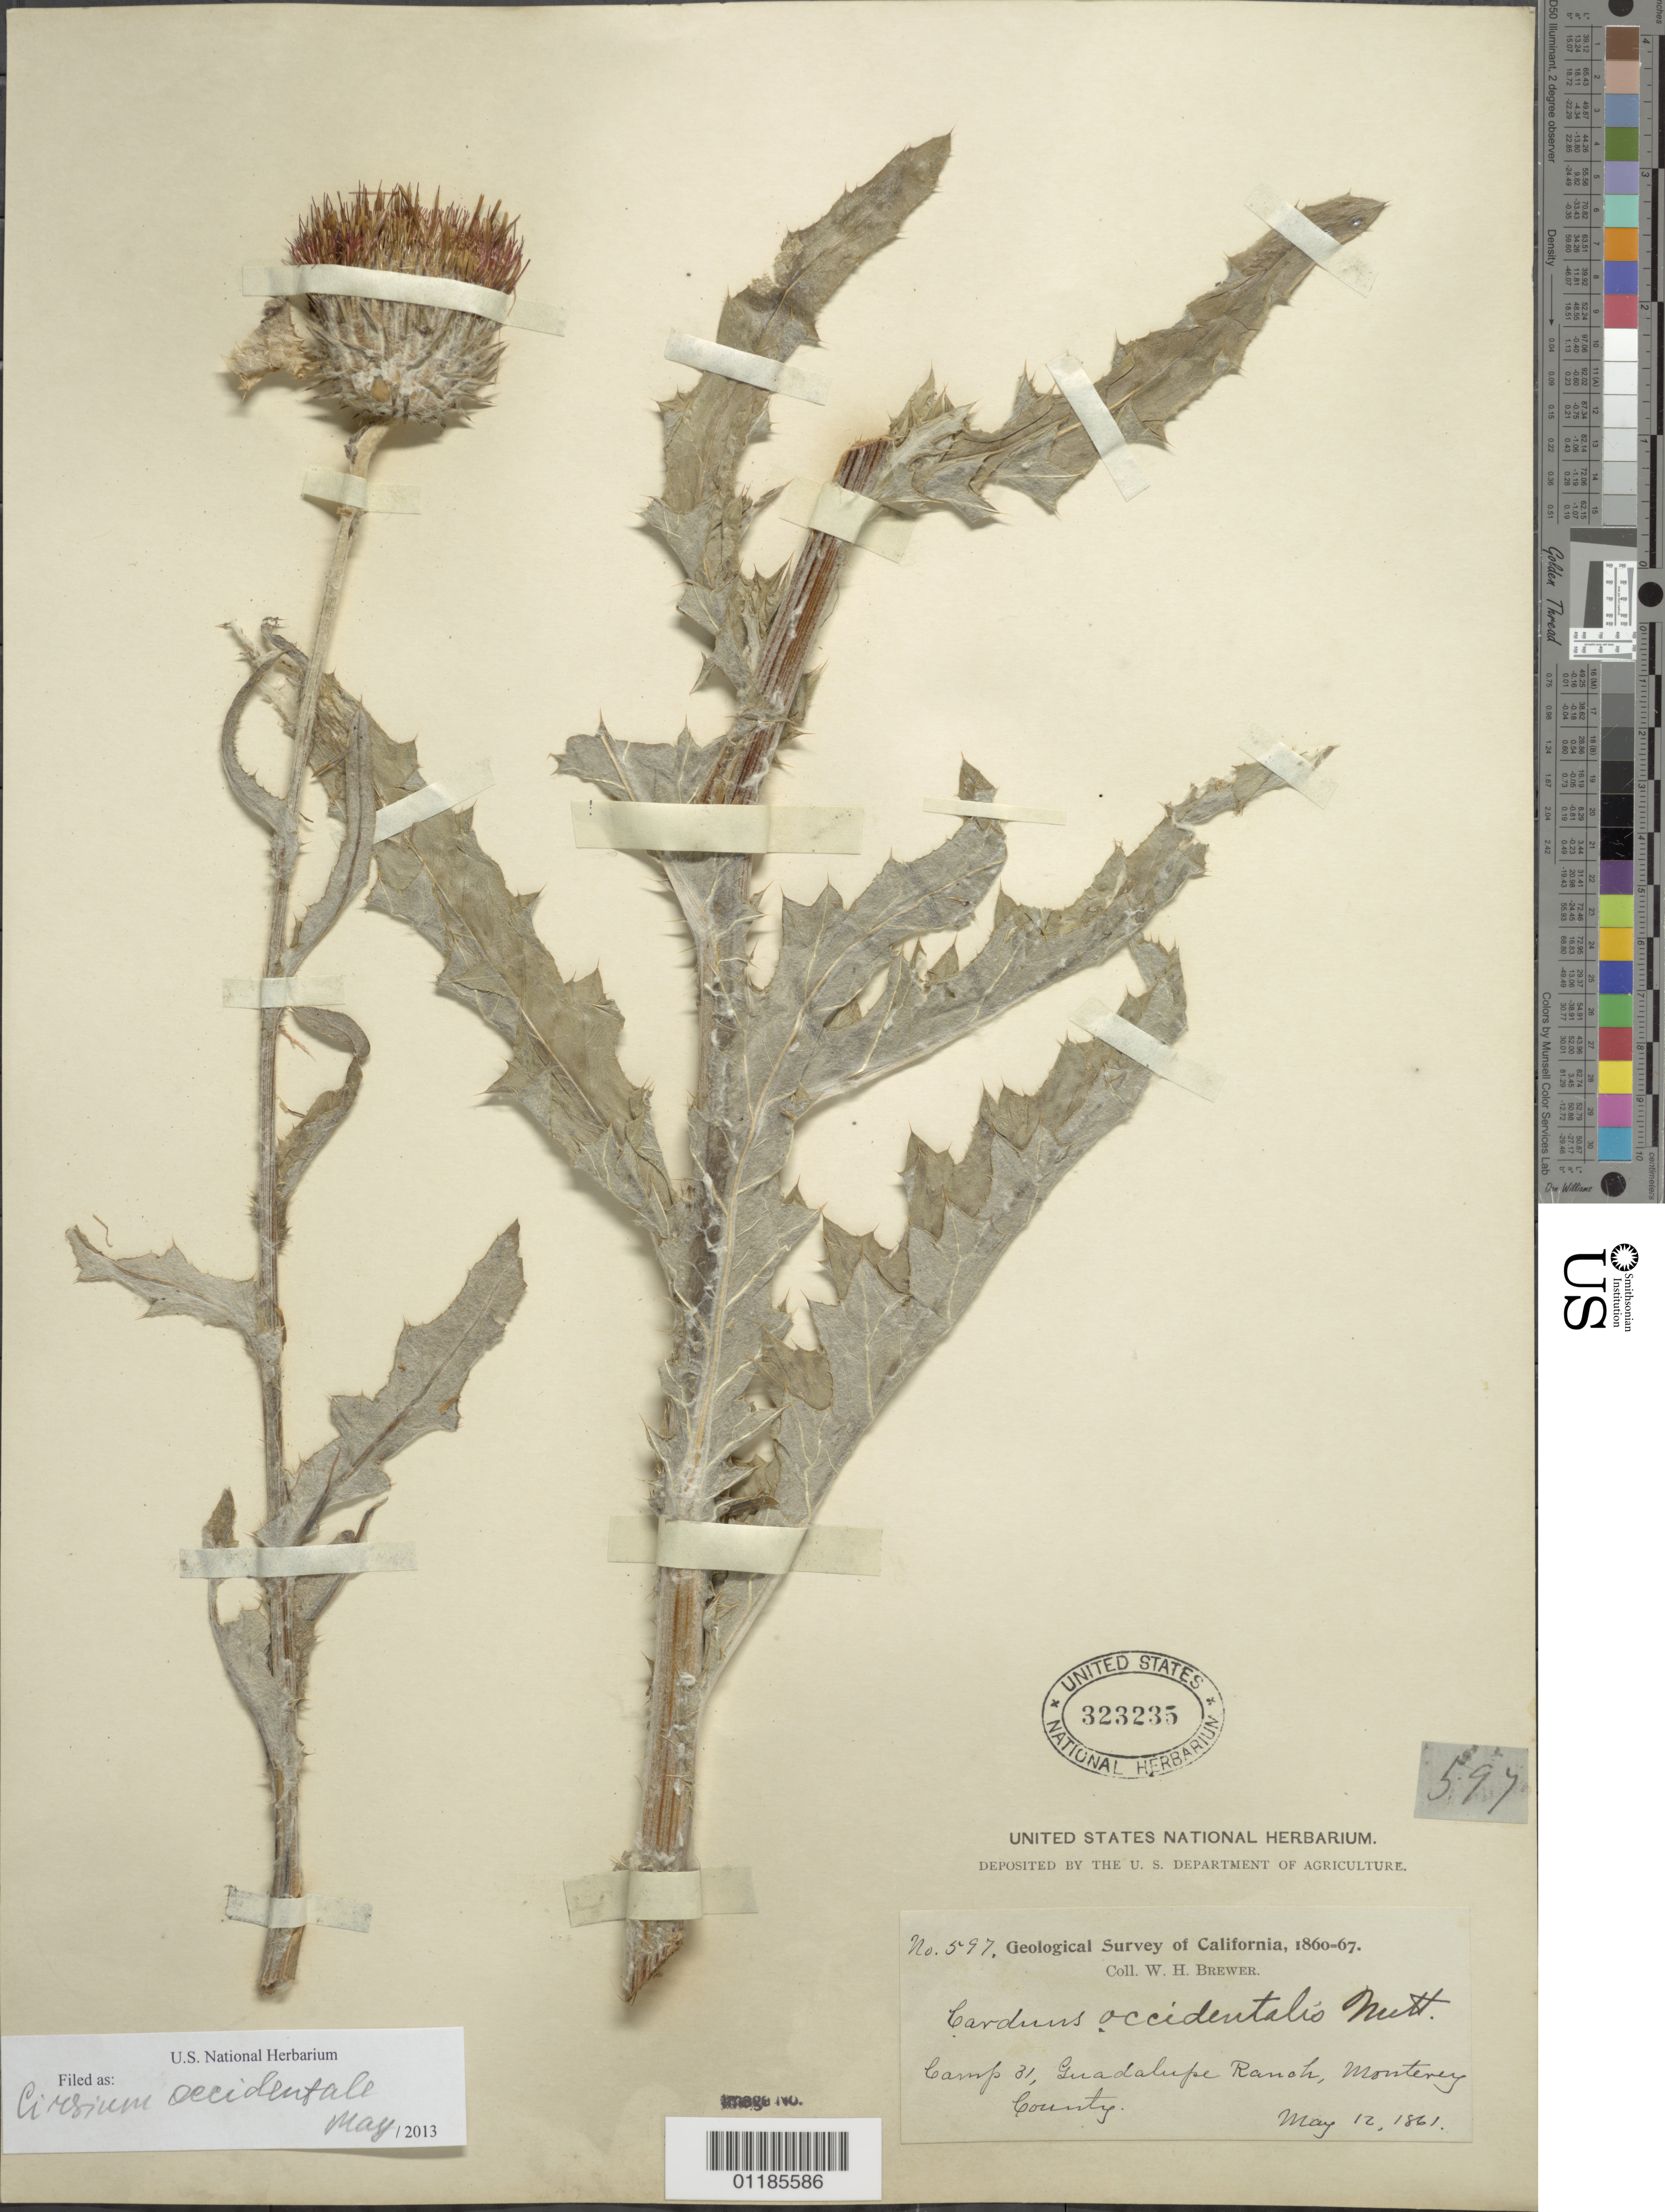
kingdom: Plantae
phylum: Tracheophyta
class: Magnoliopsida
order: Asterales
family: Asteraceae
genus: Cirsium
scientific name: Cirsium occidentale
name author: (Nutt.) Jeps.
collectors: W. H. Brewer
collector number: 597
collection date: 1861-05-12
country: United States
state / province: California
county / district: Monterey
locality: Camp 31, Guadalupe Ranch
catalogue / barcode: US 323235